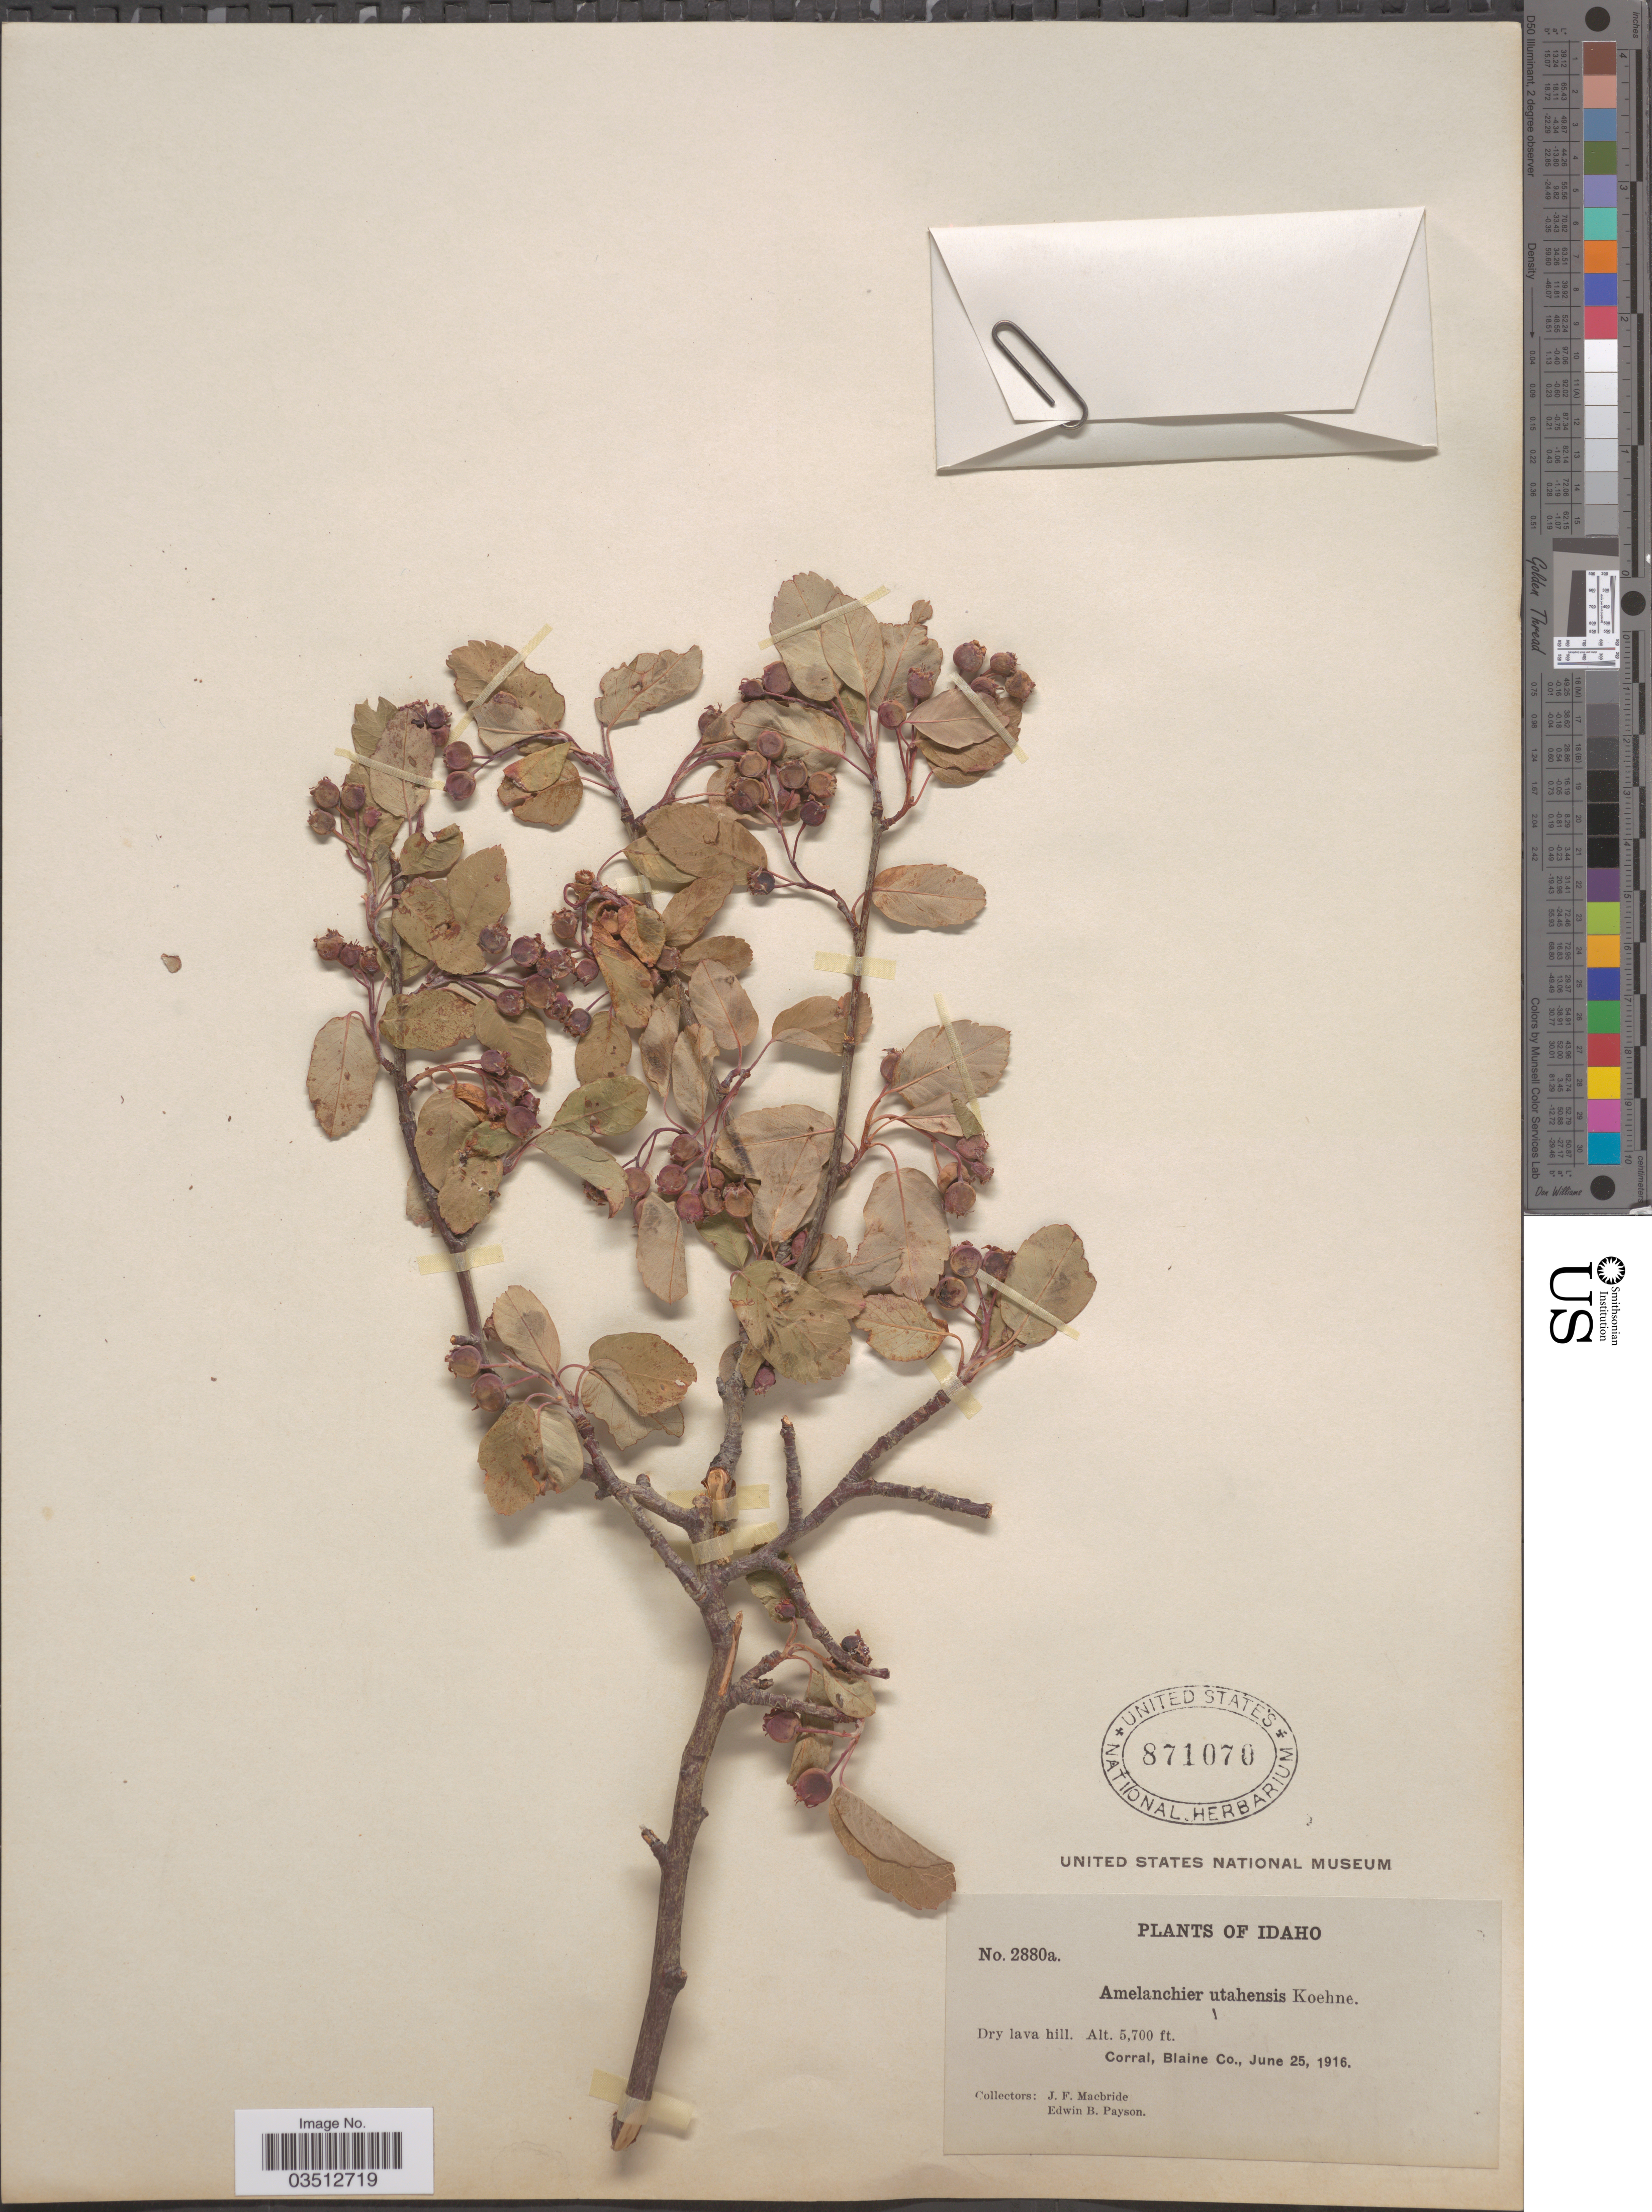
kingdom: Plantae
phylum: Tracheophyta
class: Magnoliopsida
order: Rosales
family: Rosaceae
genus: Amelanchier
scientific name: Amelanchier utahensis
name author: Koehne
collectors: J. F. Macbride & E. B. Payson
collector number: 2880a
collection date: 1916-06-25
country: United States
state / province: Idaho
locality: Dry lava hills. Corral, Blaine Co.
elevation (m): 1737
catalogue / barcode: US 871070